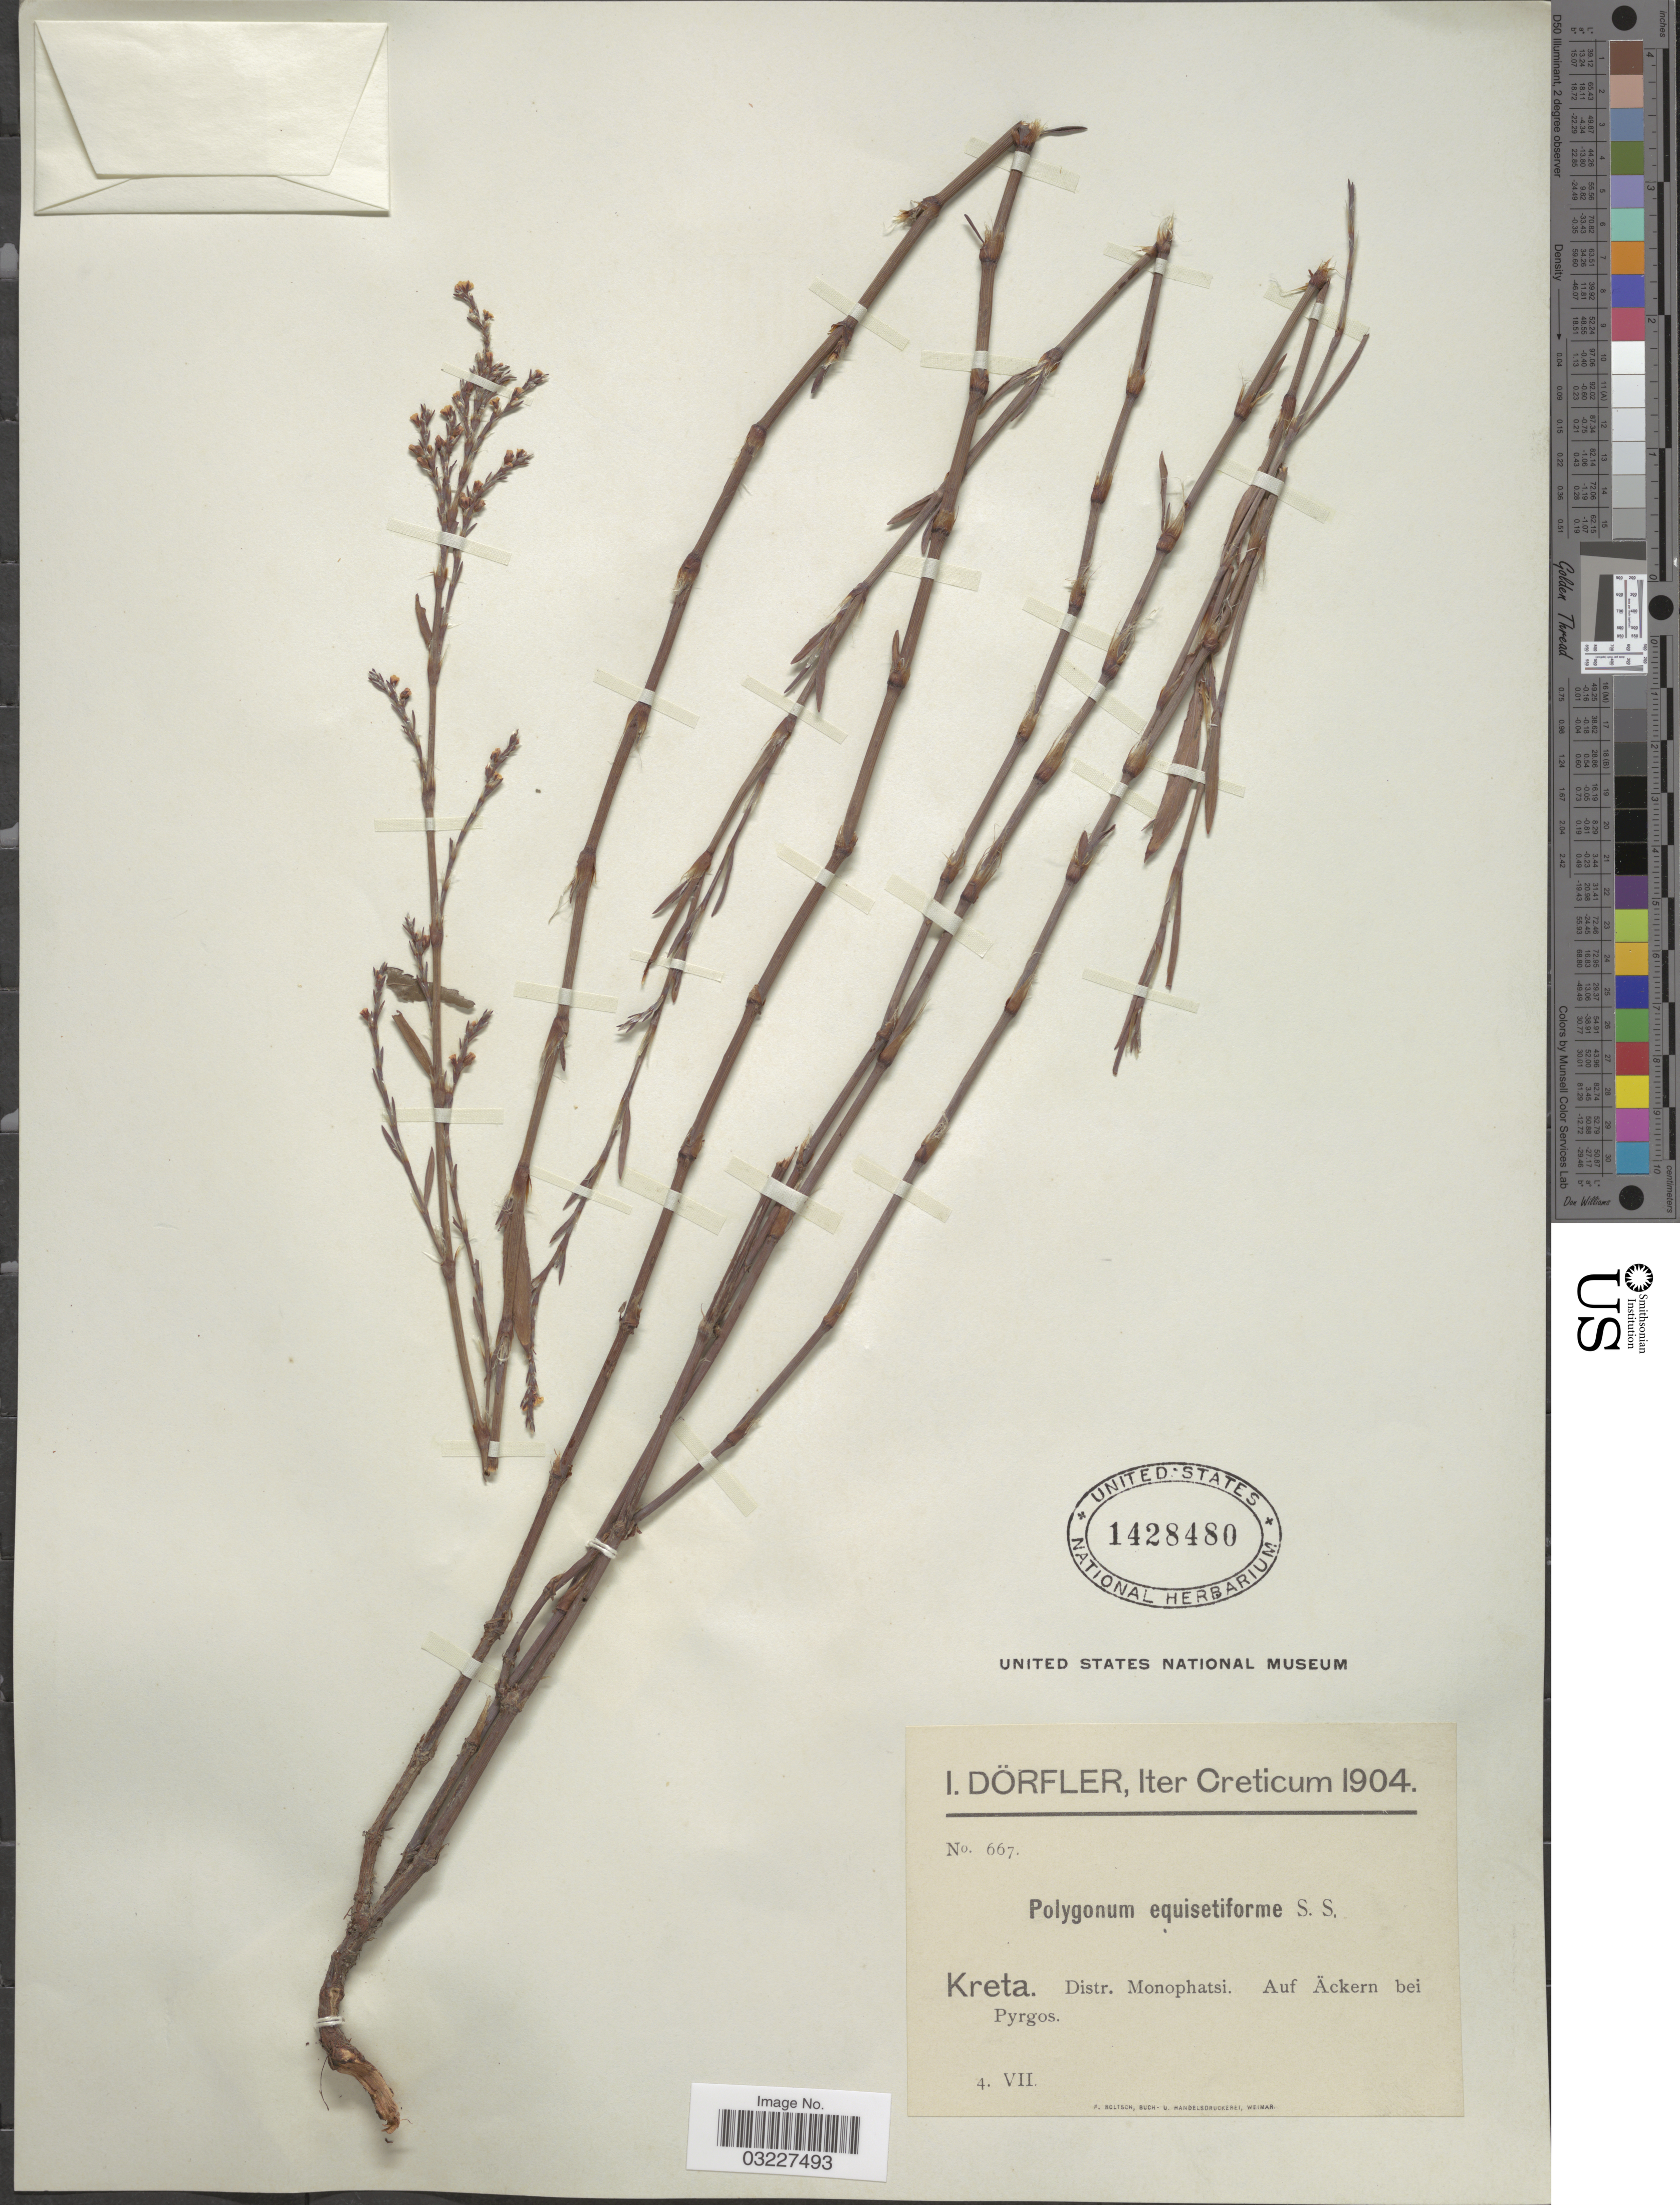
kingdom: Plantae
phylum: Tracheophyta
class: Magnoliopsida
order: Caryophyllales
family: Polygonaceae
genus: Polygonum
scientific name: Polygonum equisetiforme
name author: Sm.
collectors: I. Dörfler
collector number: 667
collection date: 1904-07-04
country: Greece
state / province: Crete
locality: Iter Creticum, Kreta. Distr. Monophatsi. Auf Äckern bei Pyrgos.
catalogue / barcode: US 1428480